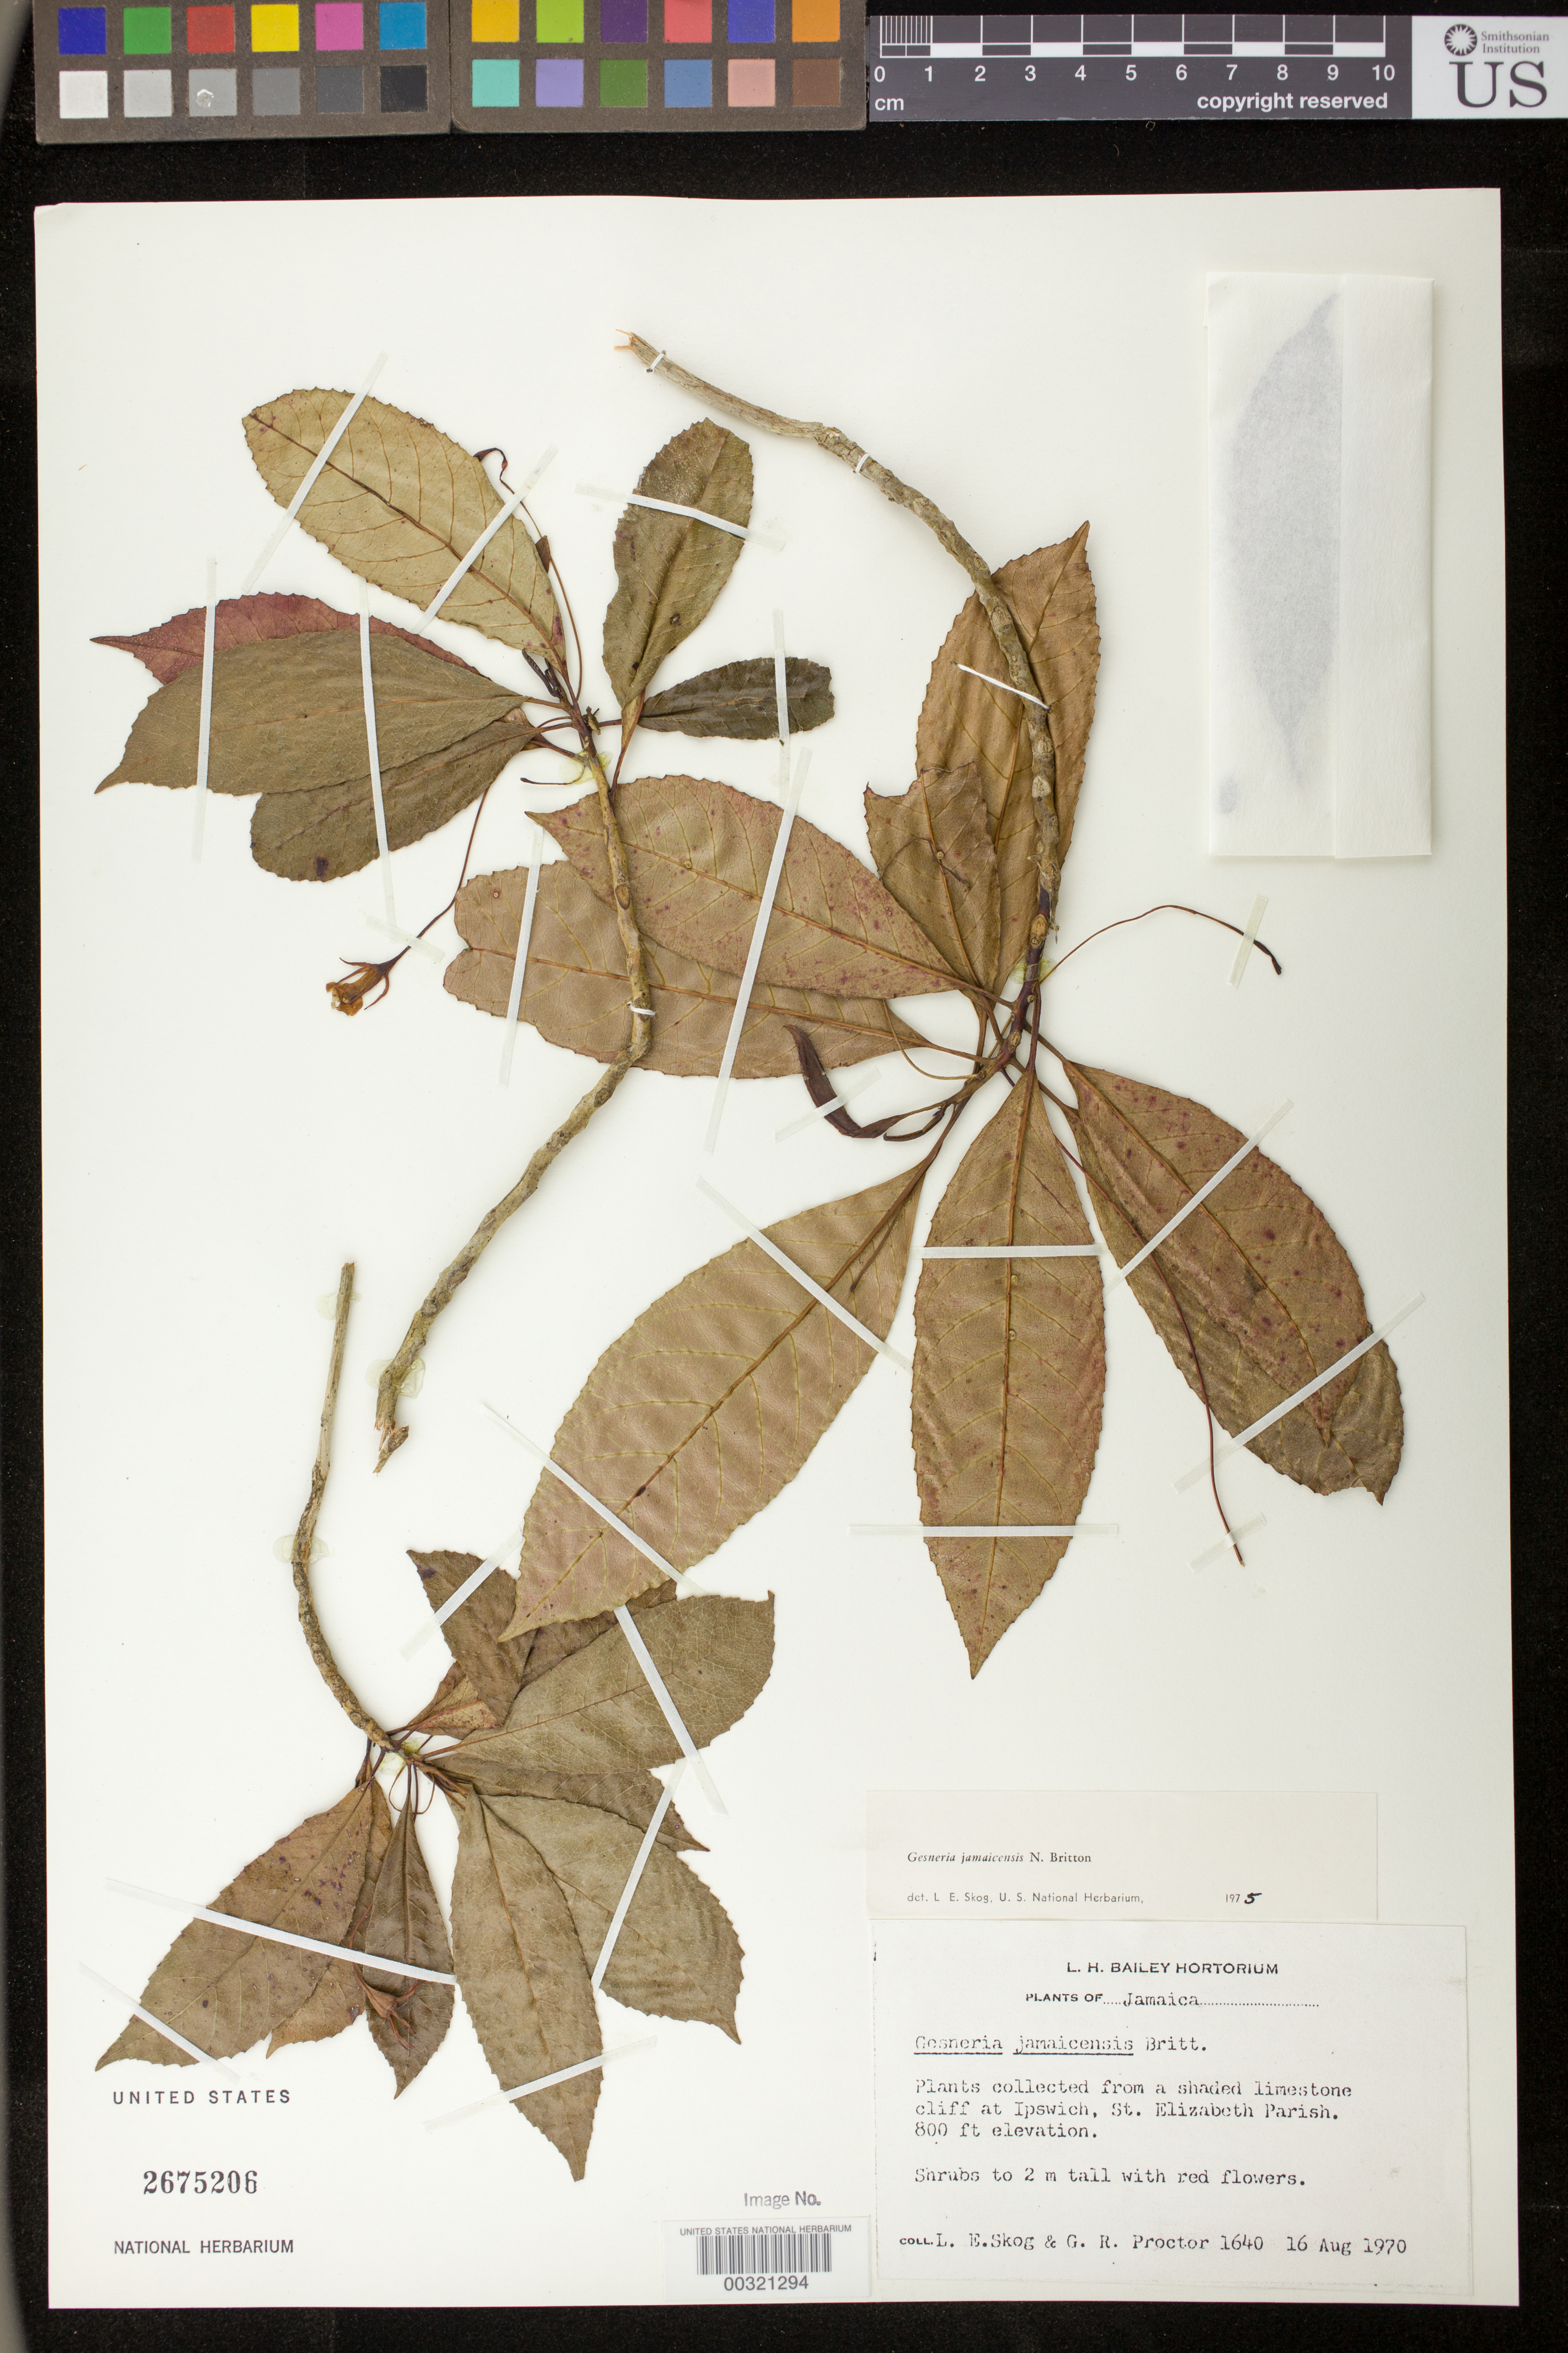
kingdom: Plantae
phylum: Tracheophyta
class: Magnoliopsida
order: Lamiales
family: Gesneriaceae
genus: Gesneria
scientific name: Gesneria jamaicensis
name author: Britton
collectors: L. E. Skog & G. R. Proctor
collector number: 1640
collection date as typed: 16 Aug 1970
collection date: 1970-08-16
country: Jamaica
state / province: Saint Elizabeth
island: Jamaica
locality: Ipswich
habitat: Shaded limestone cliff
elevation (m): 244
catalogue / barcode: US 2675206